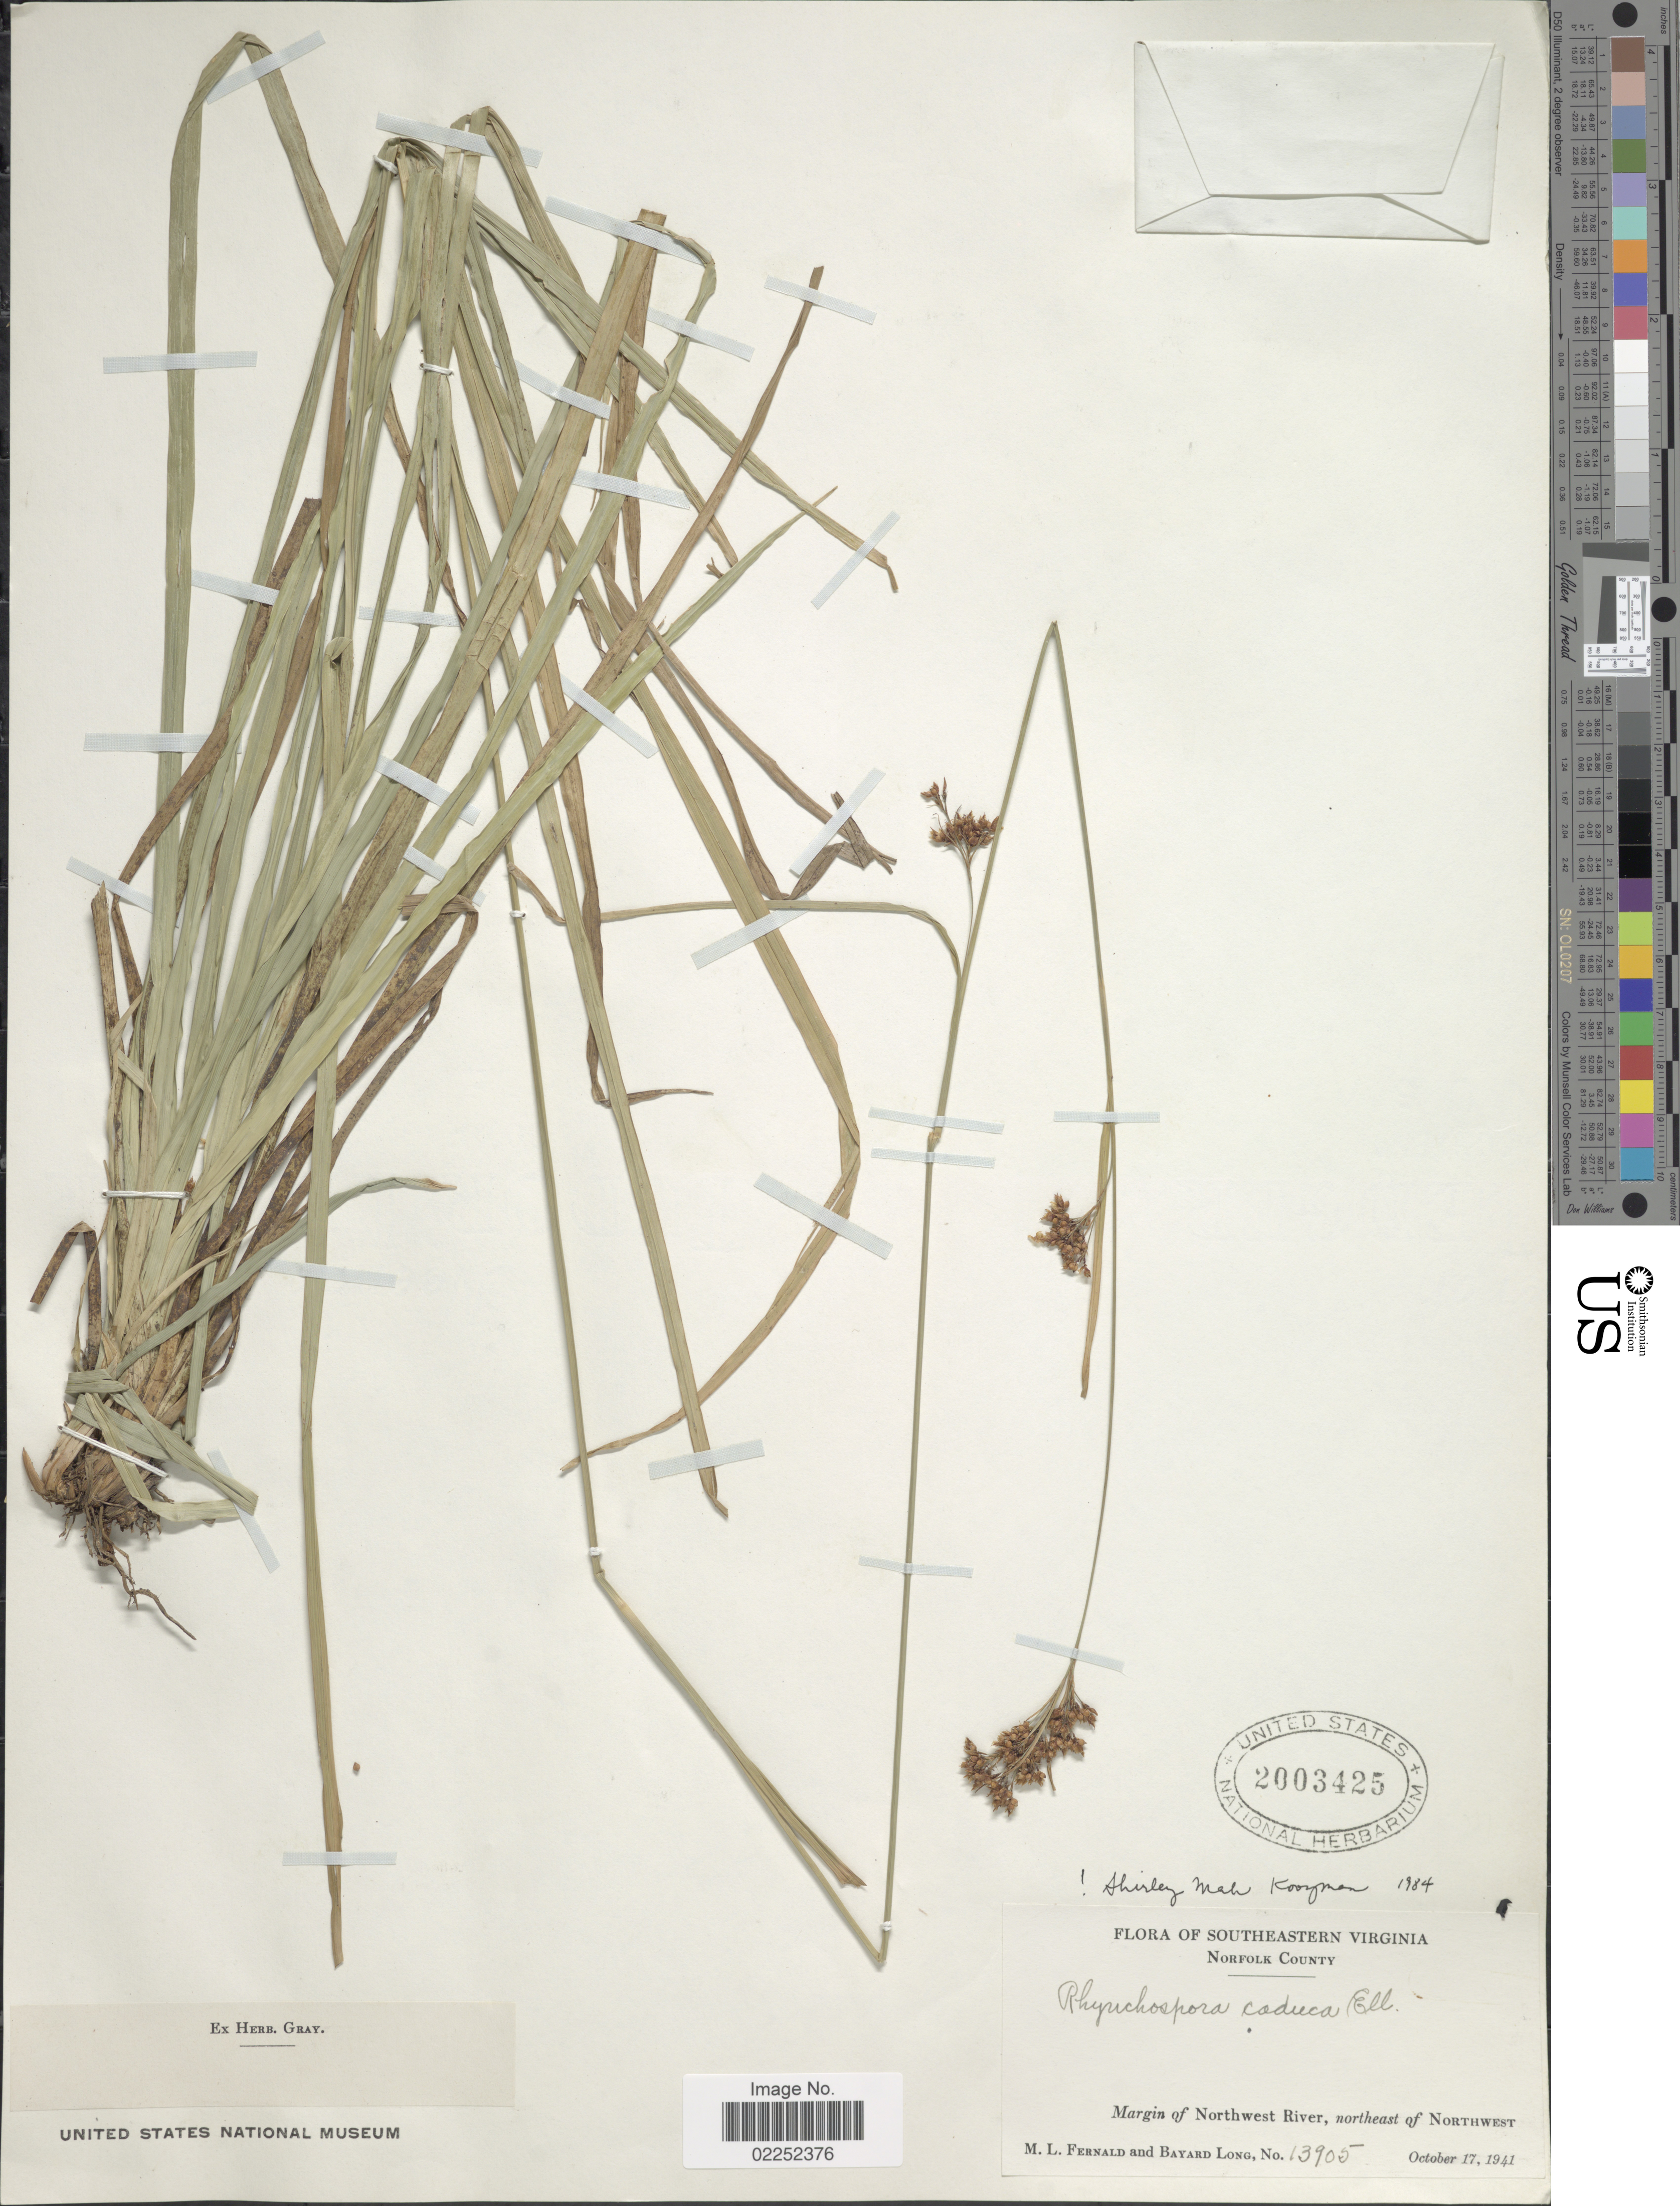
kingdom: Plantae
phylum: Tracheophyta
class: Liliopsida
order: Poales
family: Cyperaceae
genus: Rhynchospora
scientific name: Rhynchospora caduca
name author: Elliott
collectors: M. L. Fernald & B. Long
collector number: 13905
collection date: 1941-10-17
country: United States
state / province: Virginia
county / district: City of Norfolk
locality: Southeastern Virginia, Norfolk County, Margin of Northwest River, northwest of Northwest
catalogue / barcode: US 2003425